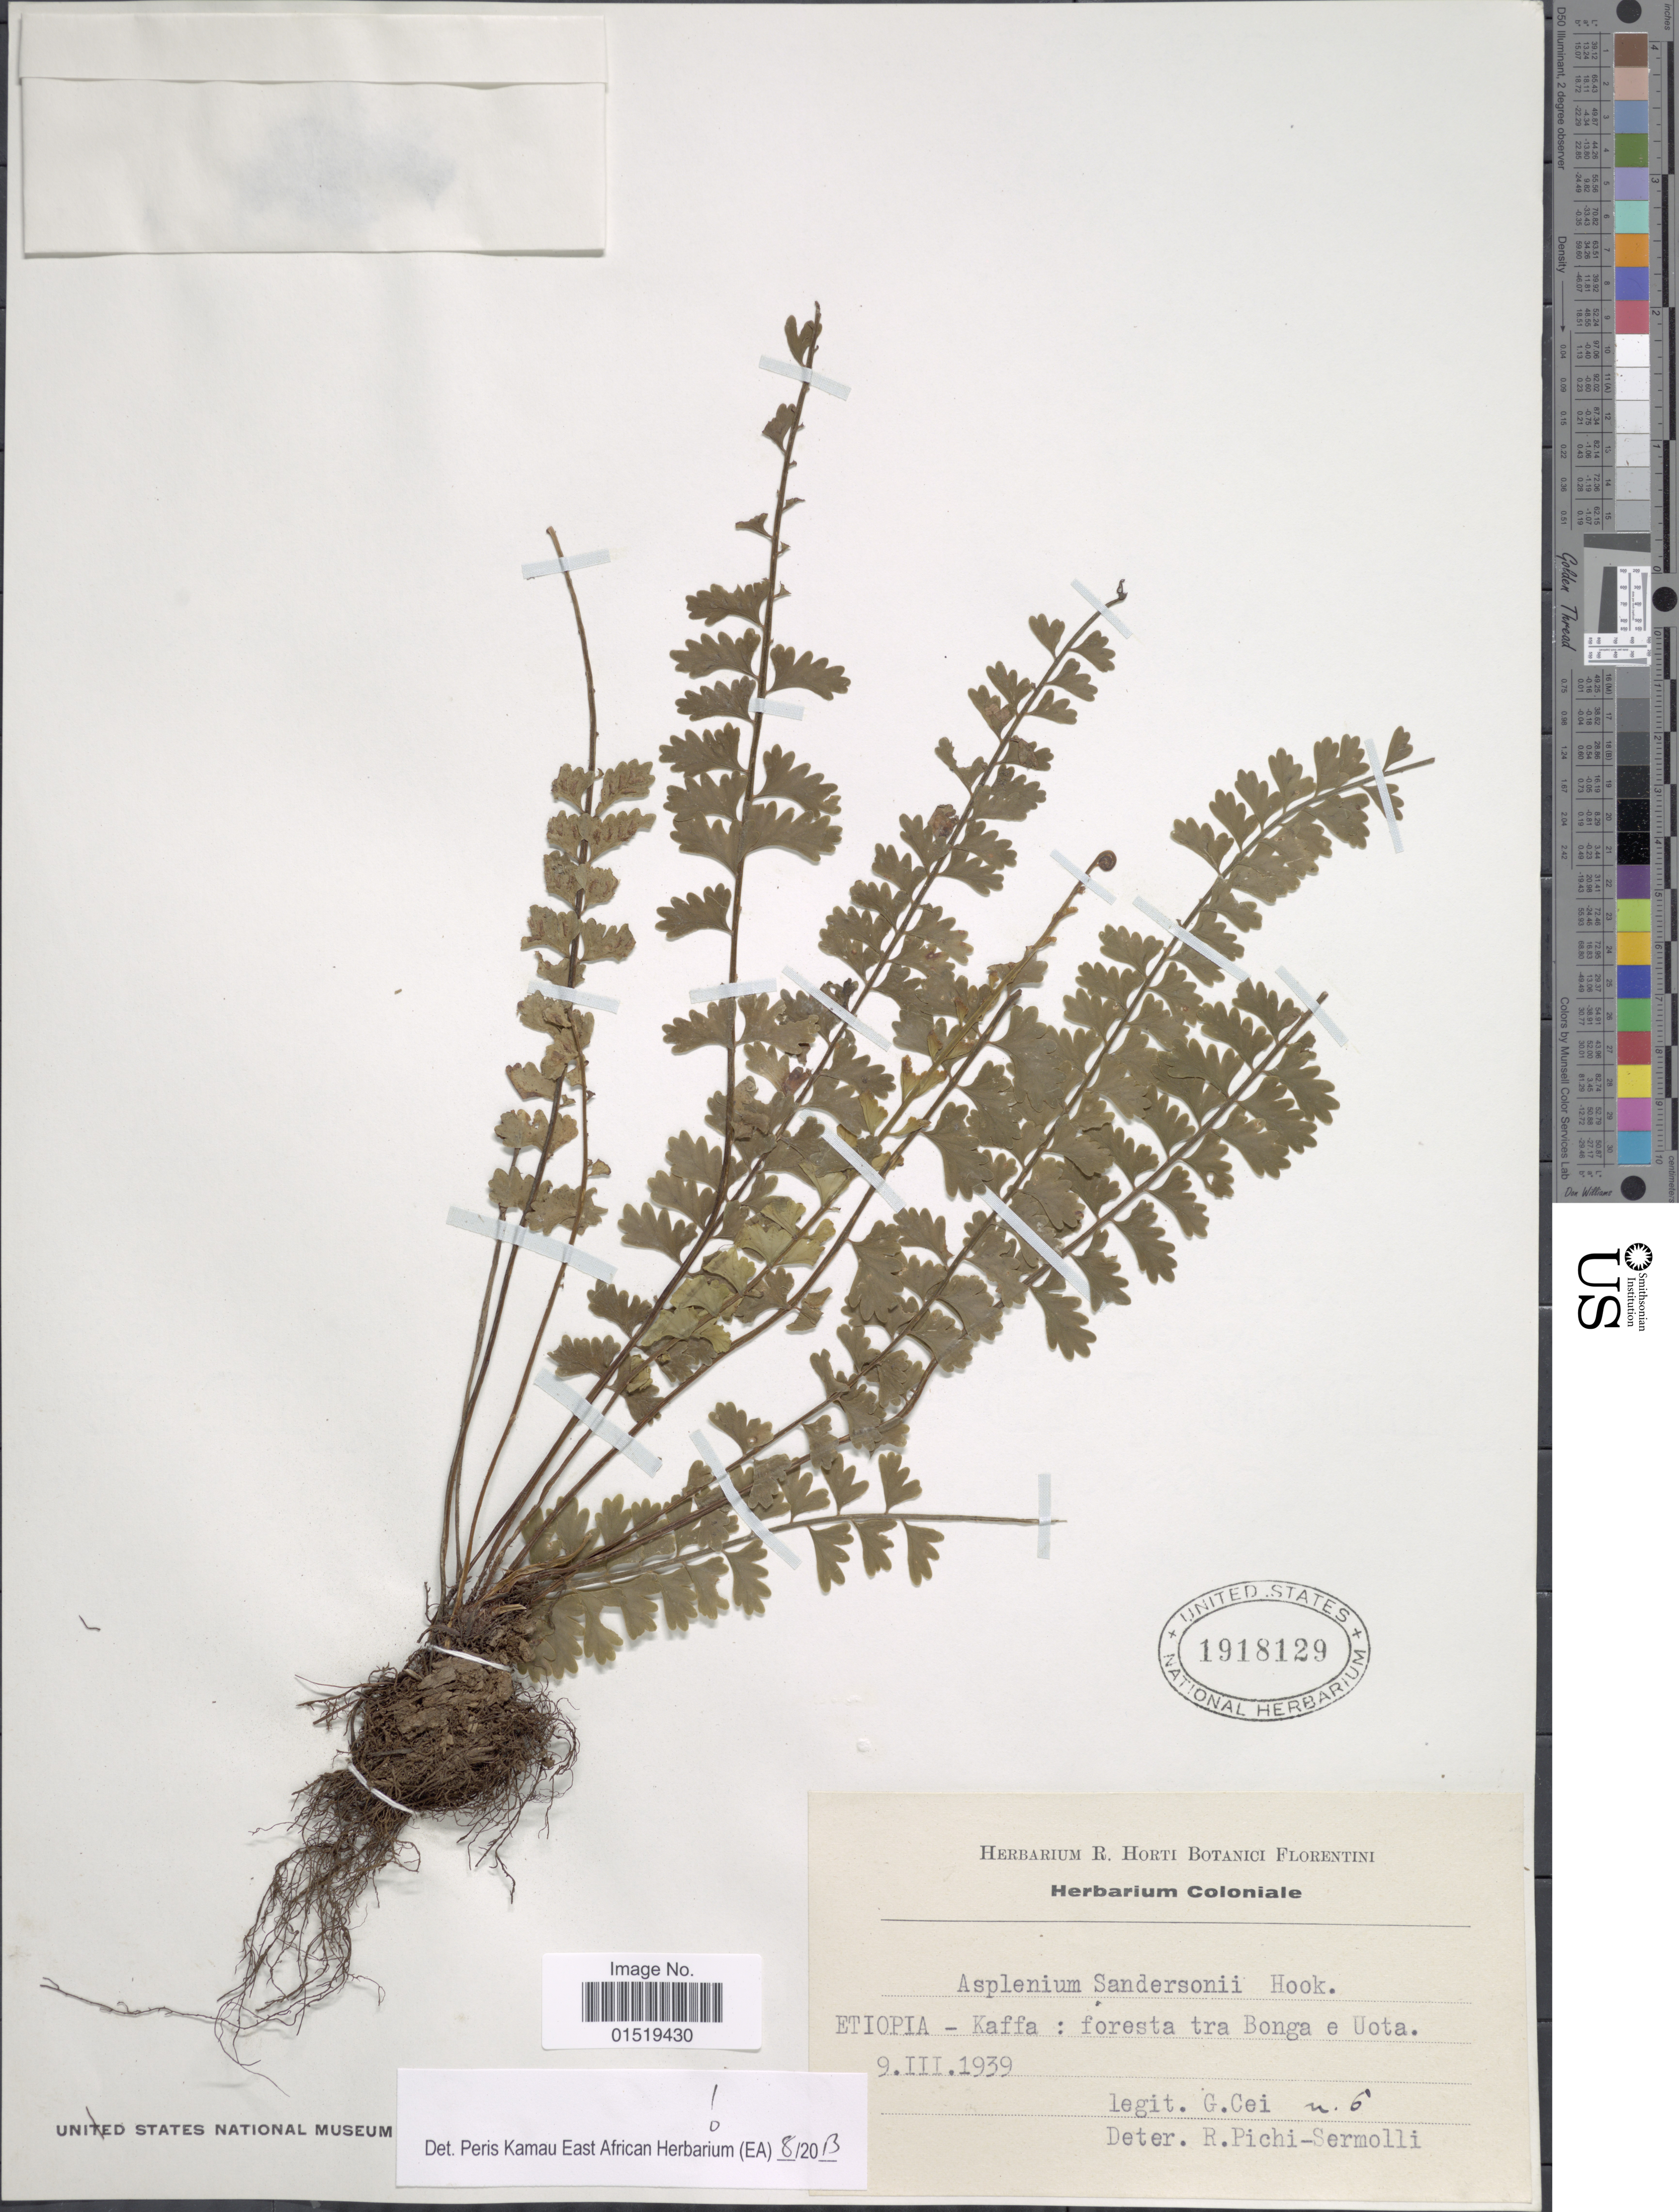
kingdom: Plantae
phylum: Tracheophyta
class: Polypodiopsida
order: Polypodiales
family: Aspleniaceae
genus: Asplenium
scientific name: Asplenium sandersonii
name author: Hook.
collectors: G. Cei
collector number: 6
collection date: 1939-03-09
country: Ethiopia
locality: Kaffa: foresta tra Bonga e Uota.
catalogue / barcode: US 1918129